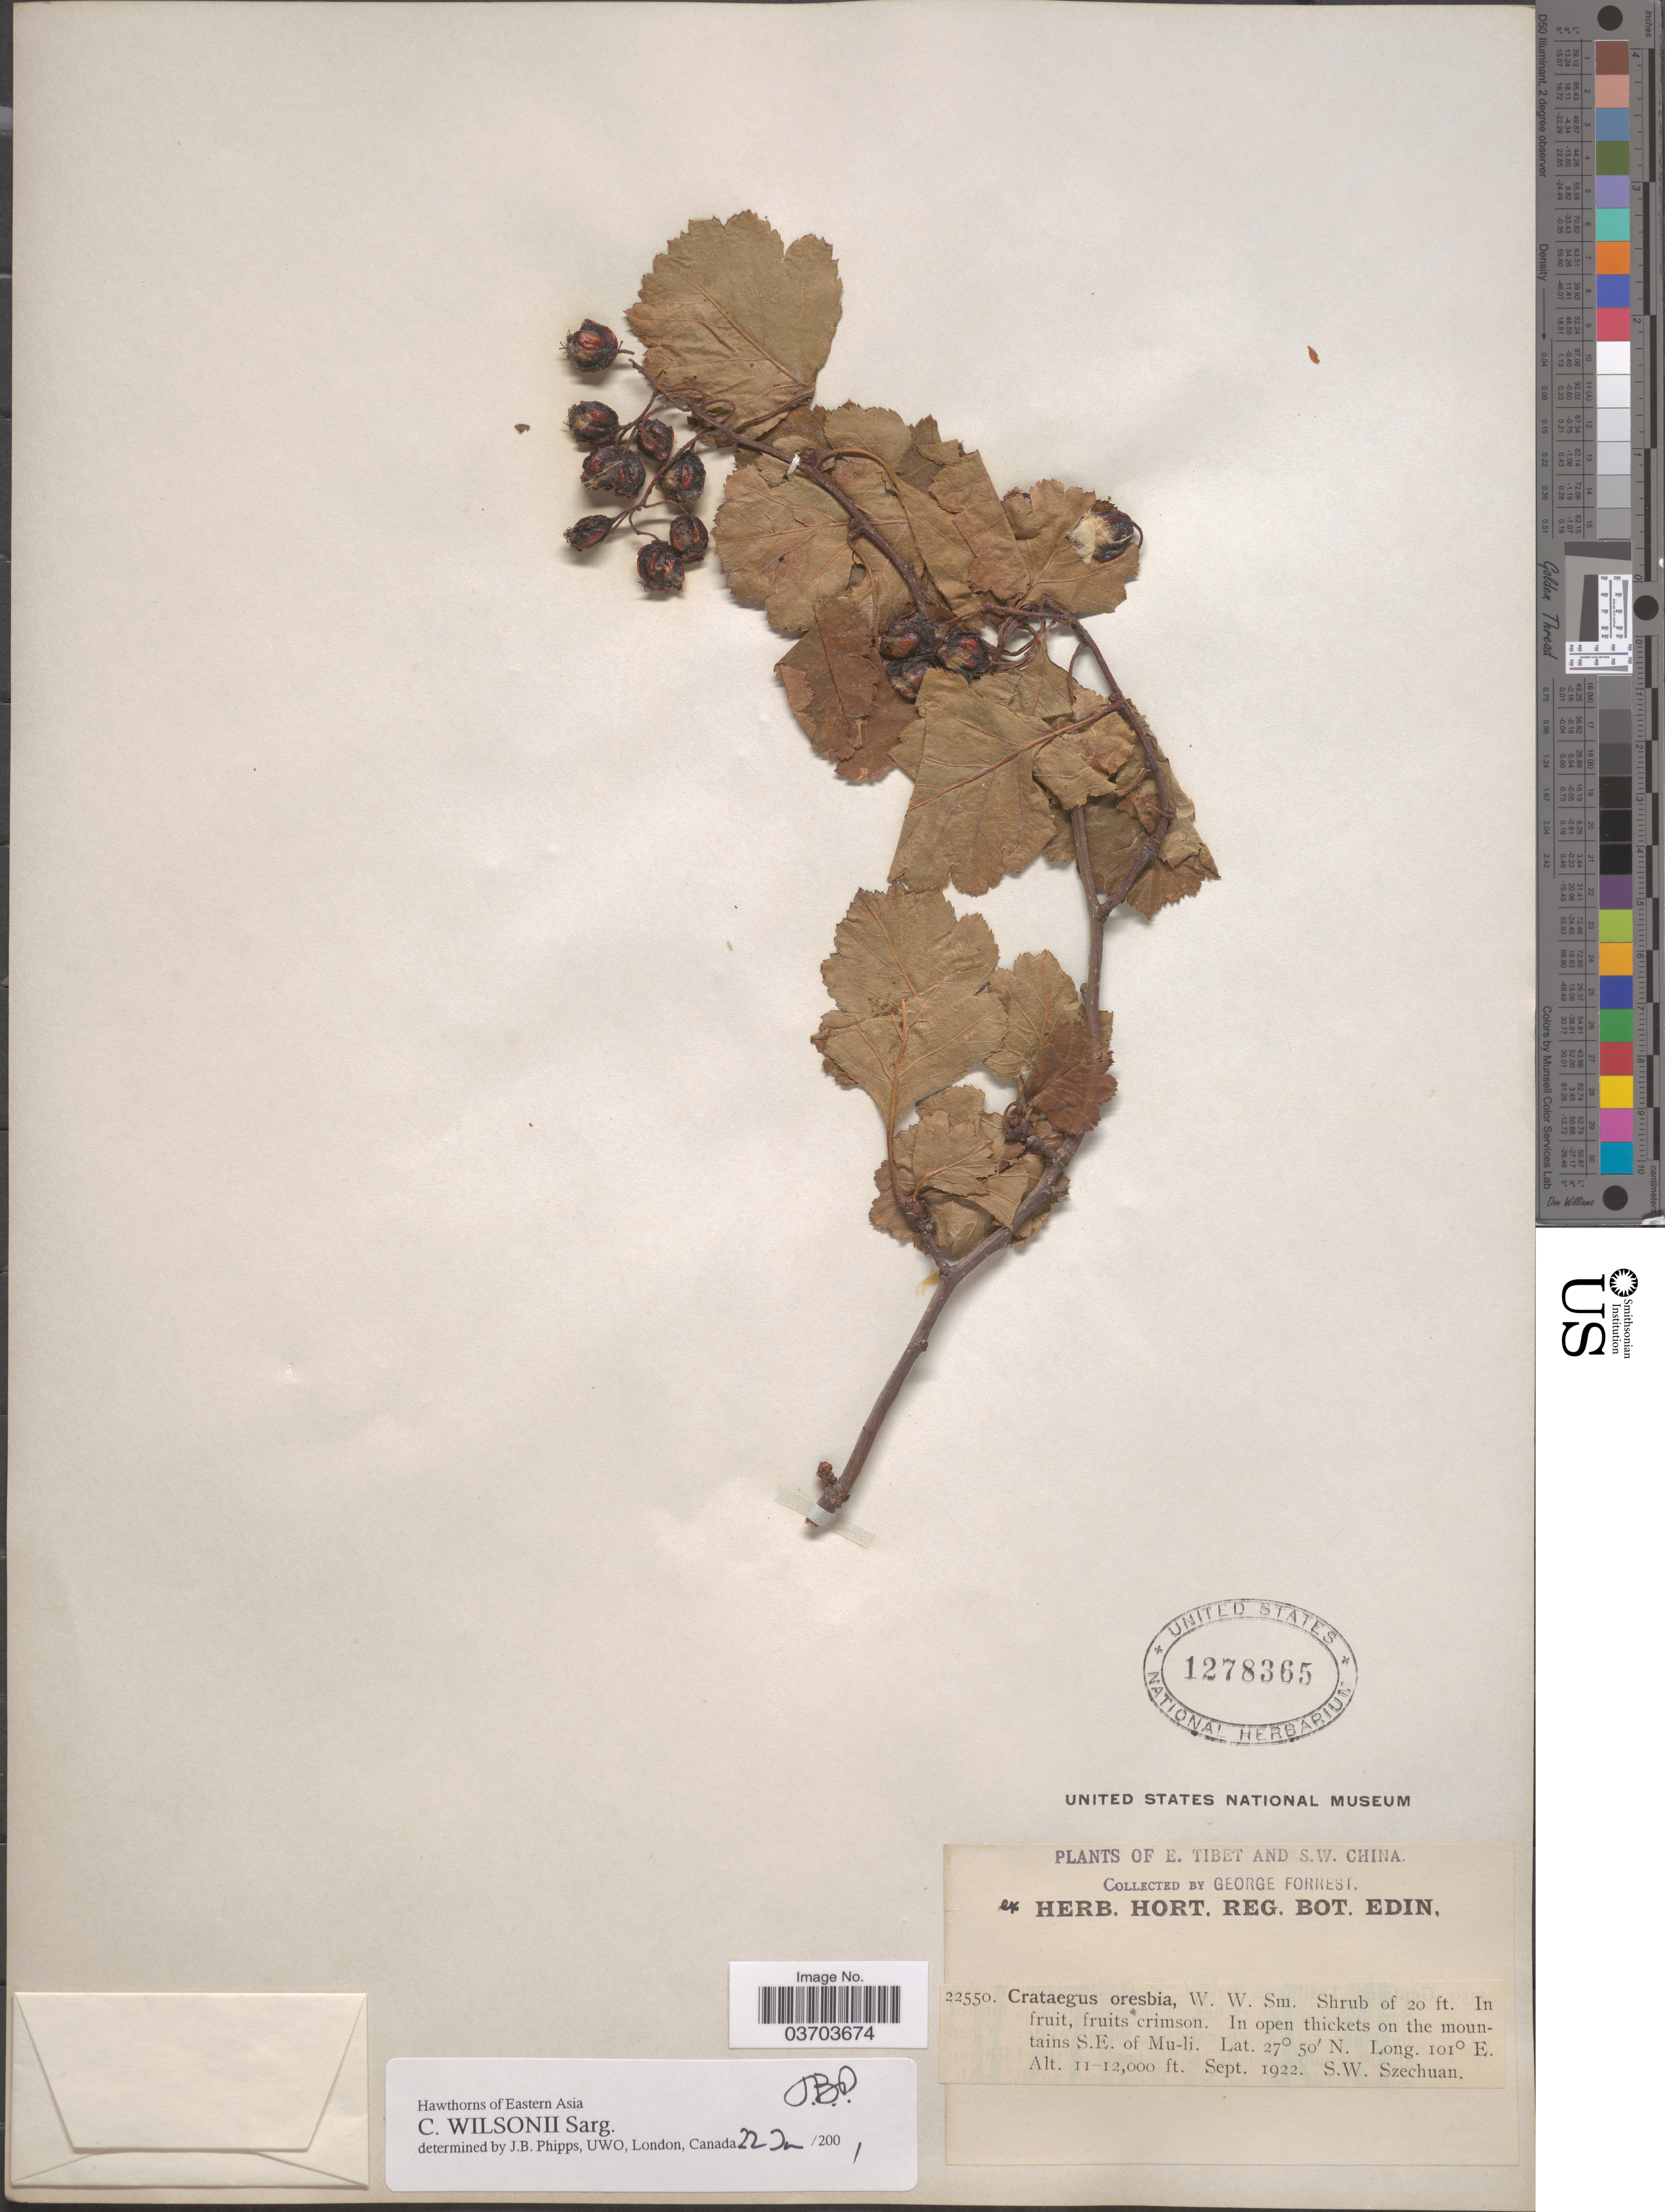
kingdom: Plantae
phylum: Tracheophyta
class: Magnoliopsida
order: Rosales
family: Rosaceae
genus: Crataegus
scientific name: Crataegus wilsonii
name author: Sarg.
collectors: G. Forrest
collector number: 22550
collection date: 1922-09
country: China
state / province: Sichuan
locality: S. W. China. In open thickets on the mountains S. E. of Mu-li. S.W. Szechuan.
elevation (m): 3353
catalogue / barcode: US 1278365